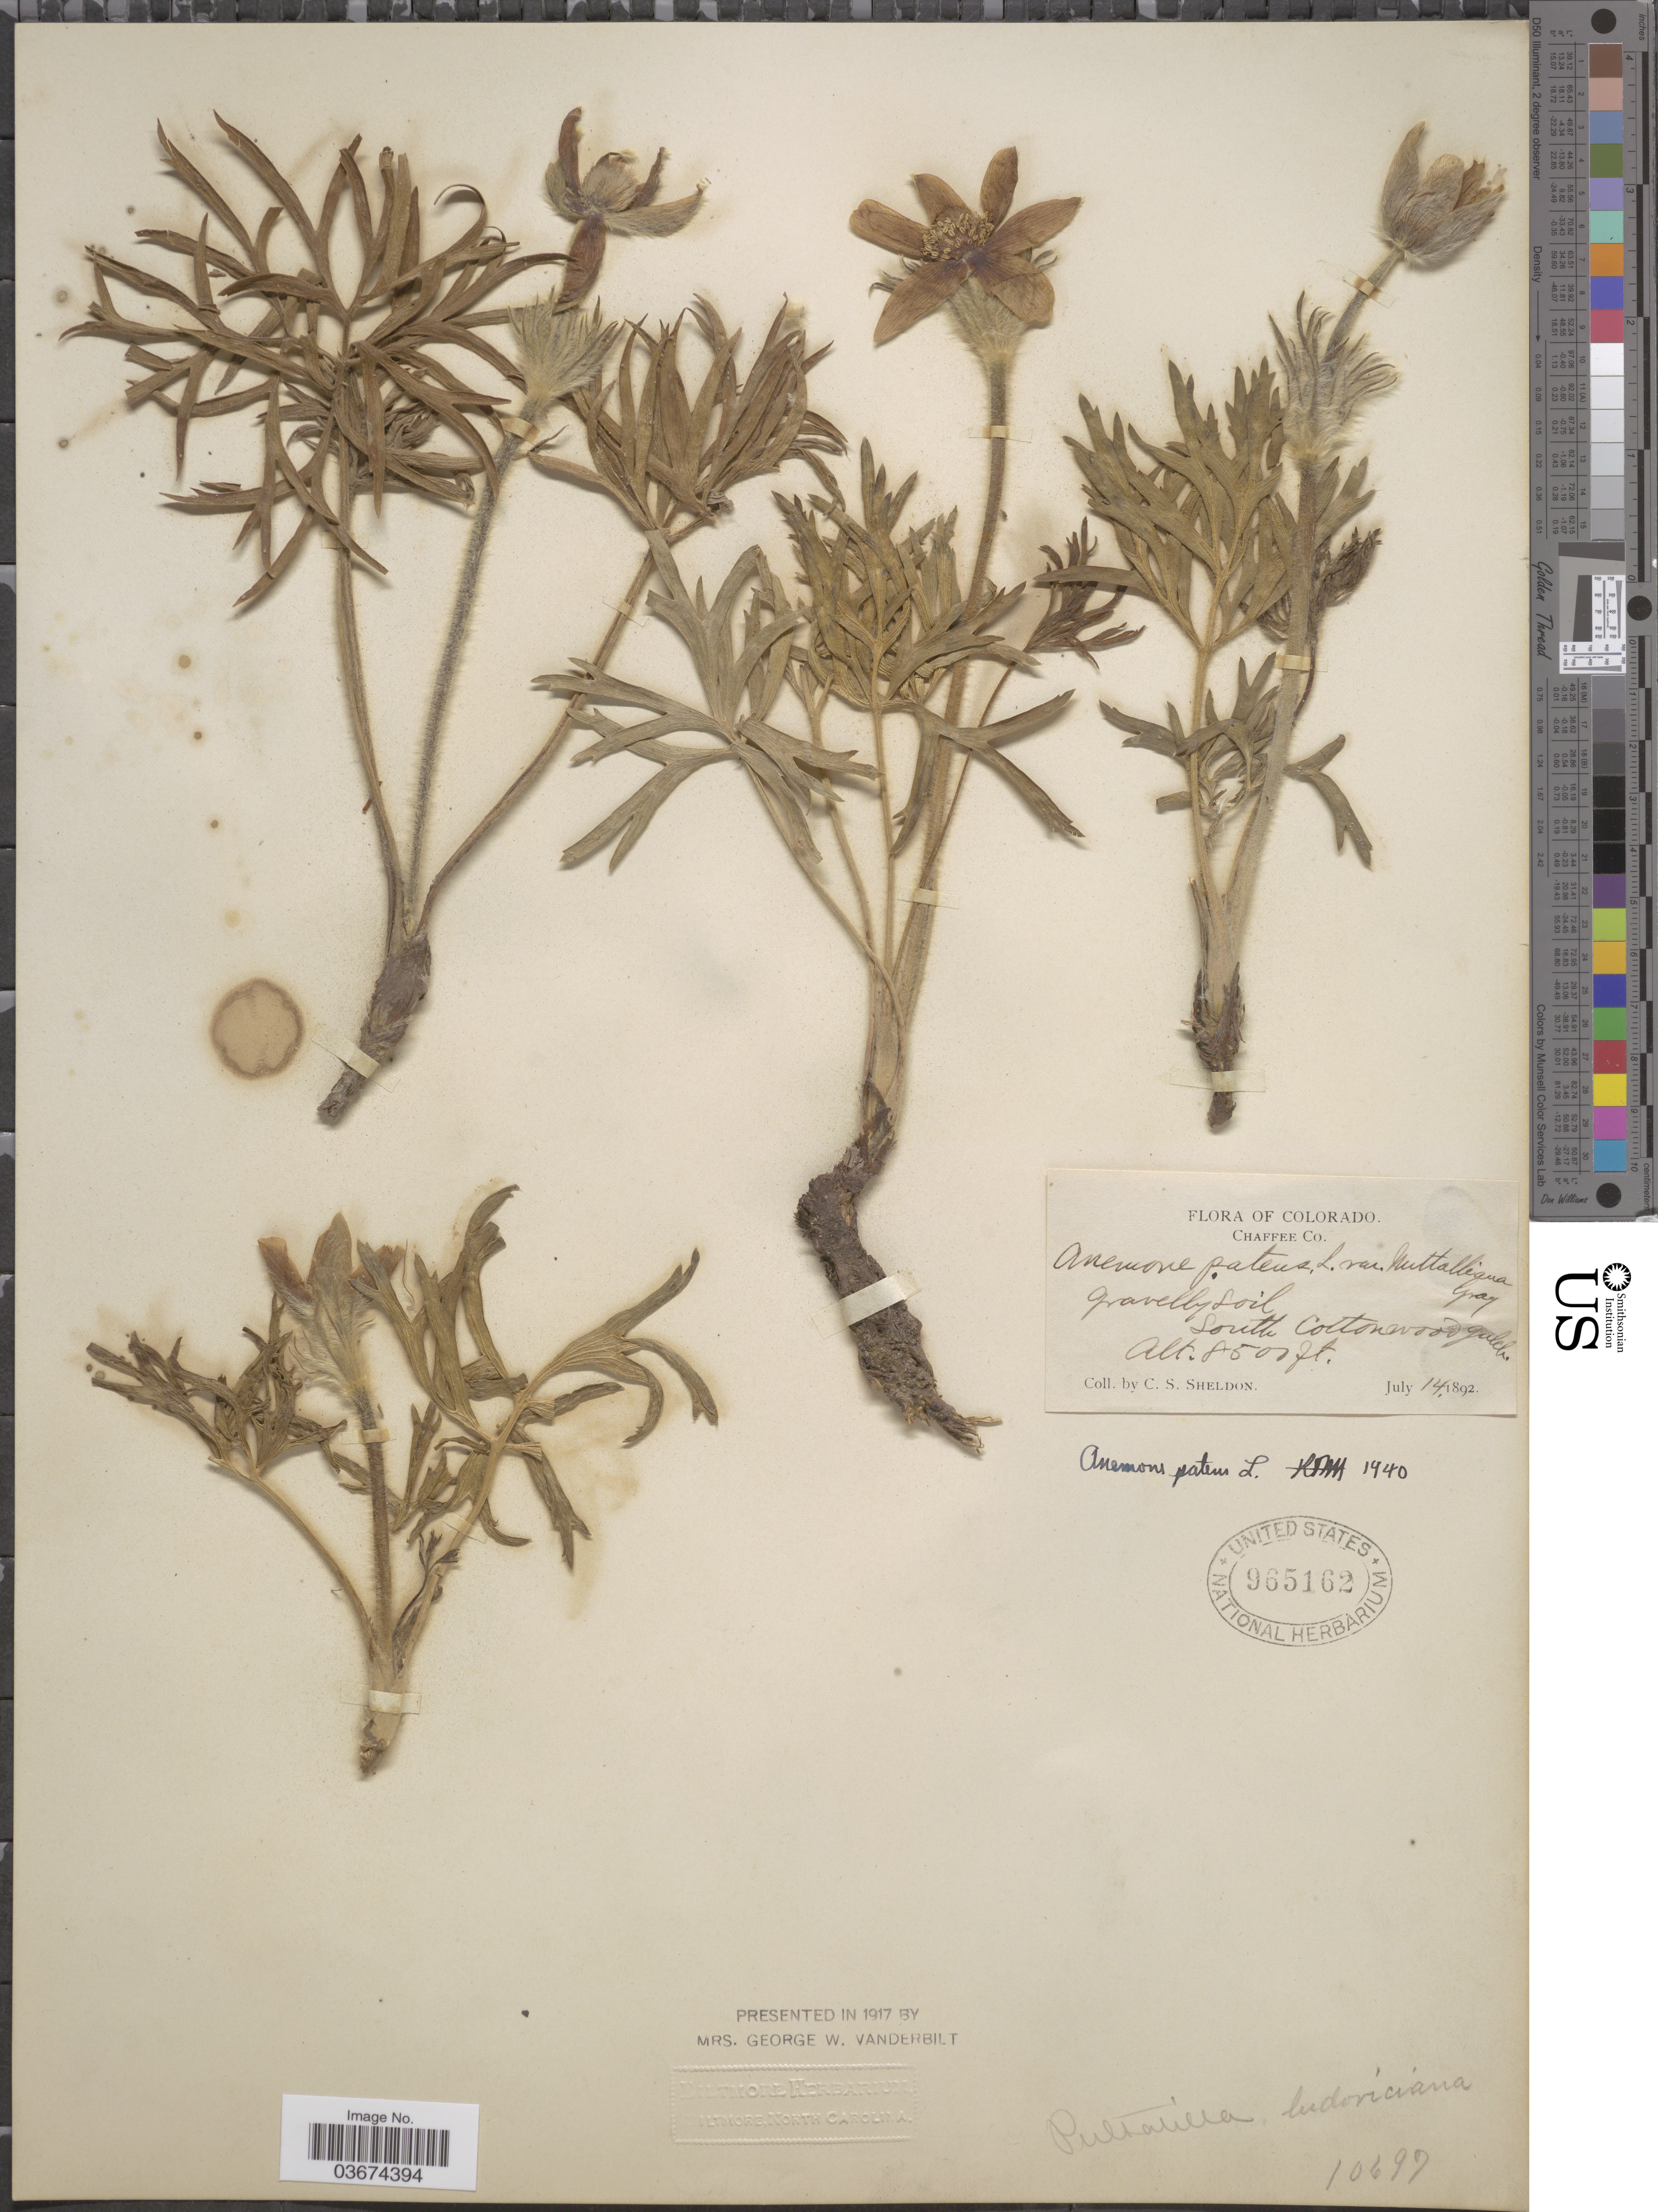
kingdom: Plantae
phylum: Tracheophyta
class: Magnoliopsida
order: Ranunculales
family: Ranunculaceae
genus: Pulsatilla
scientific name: Pulsatilla nuttalliana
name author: (DC.) Bercht. & J. Presl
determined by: Strong, Mark T., (BOT), Smithsonian Institution - National Museum of Natural History (UNITED STATES)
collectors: C. S. Sheldon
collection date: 1892-07-14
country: United States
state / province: Colorado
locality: Chaffee Co. South Cottonwood gulch.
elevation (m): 2591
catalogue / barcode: US 965162